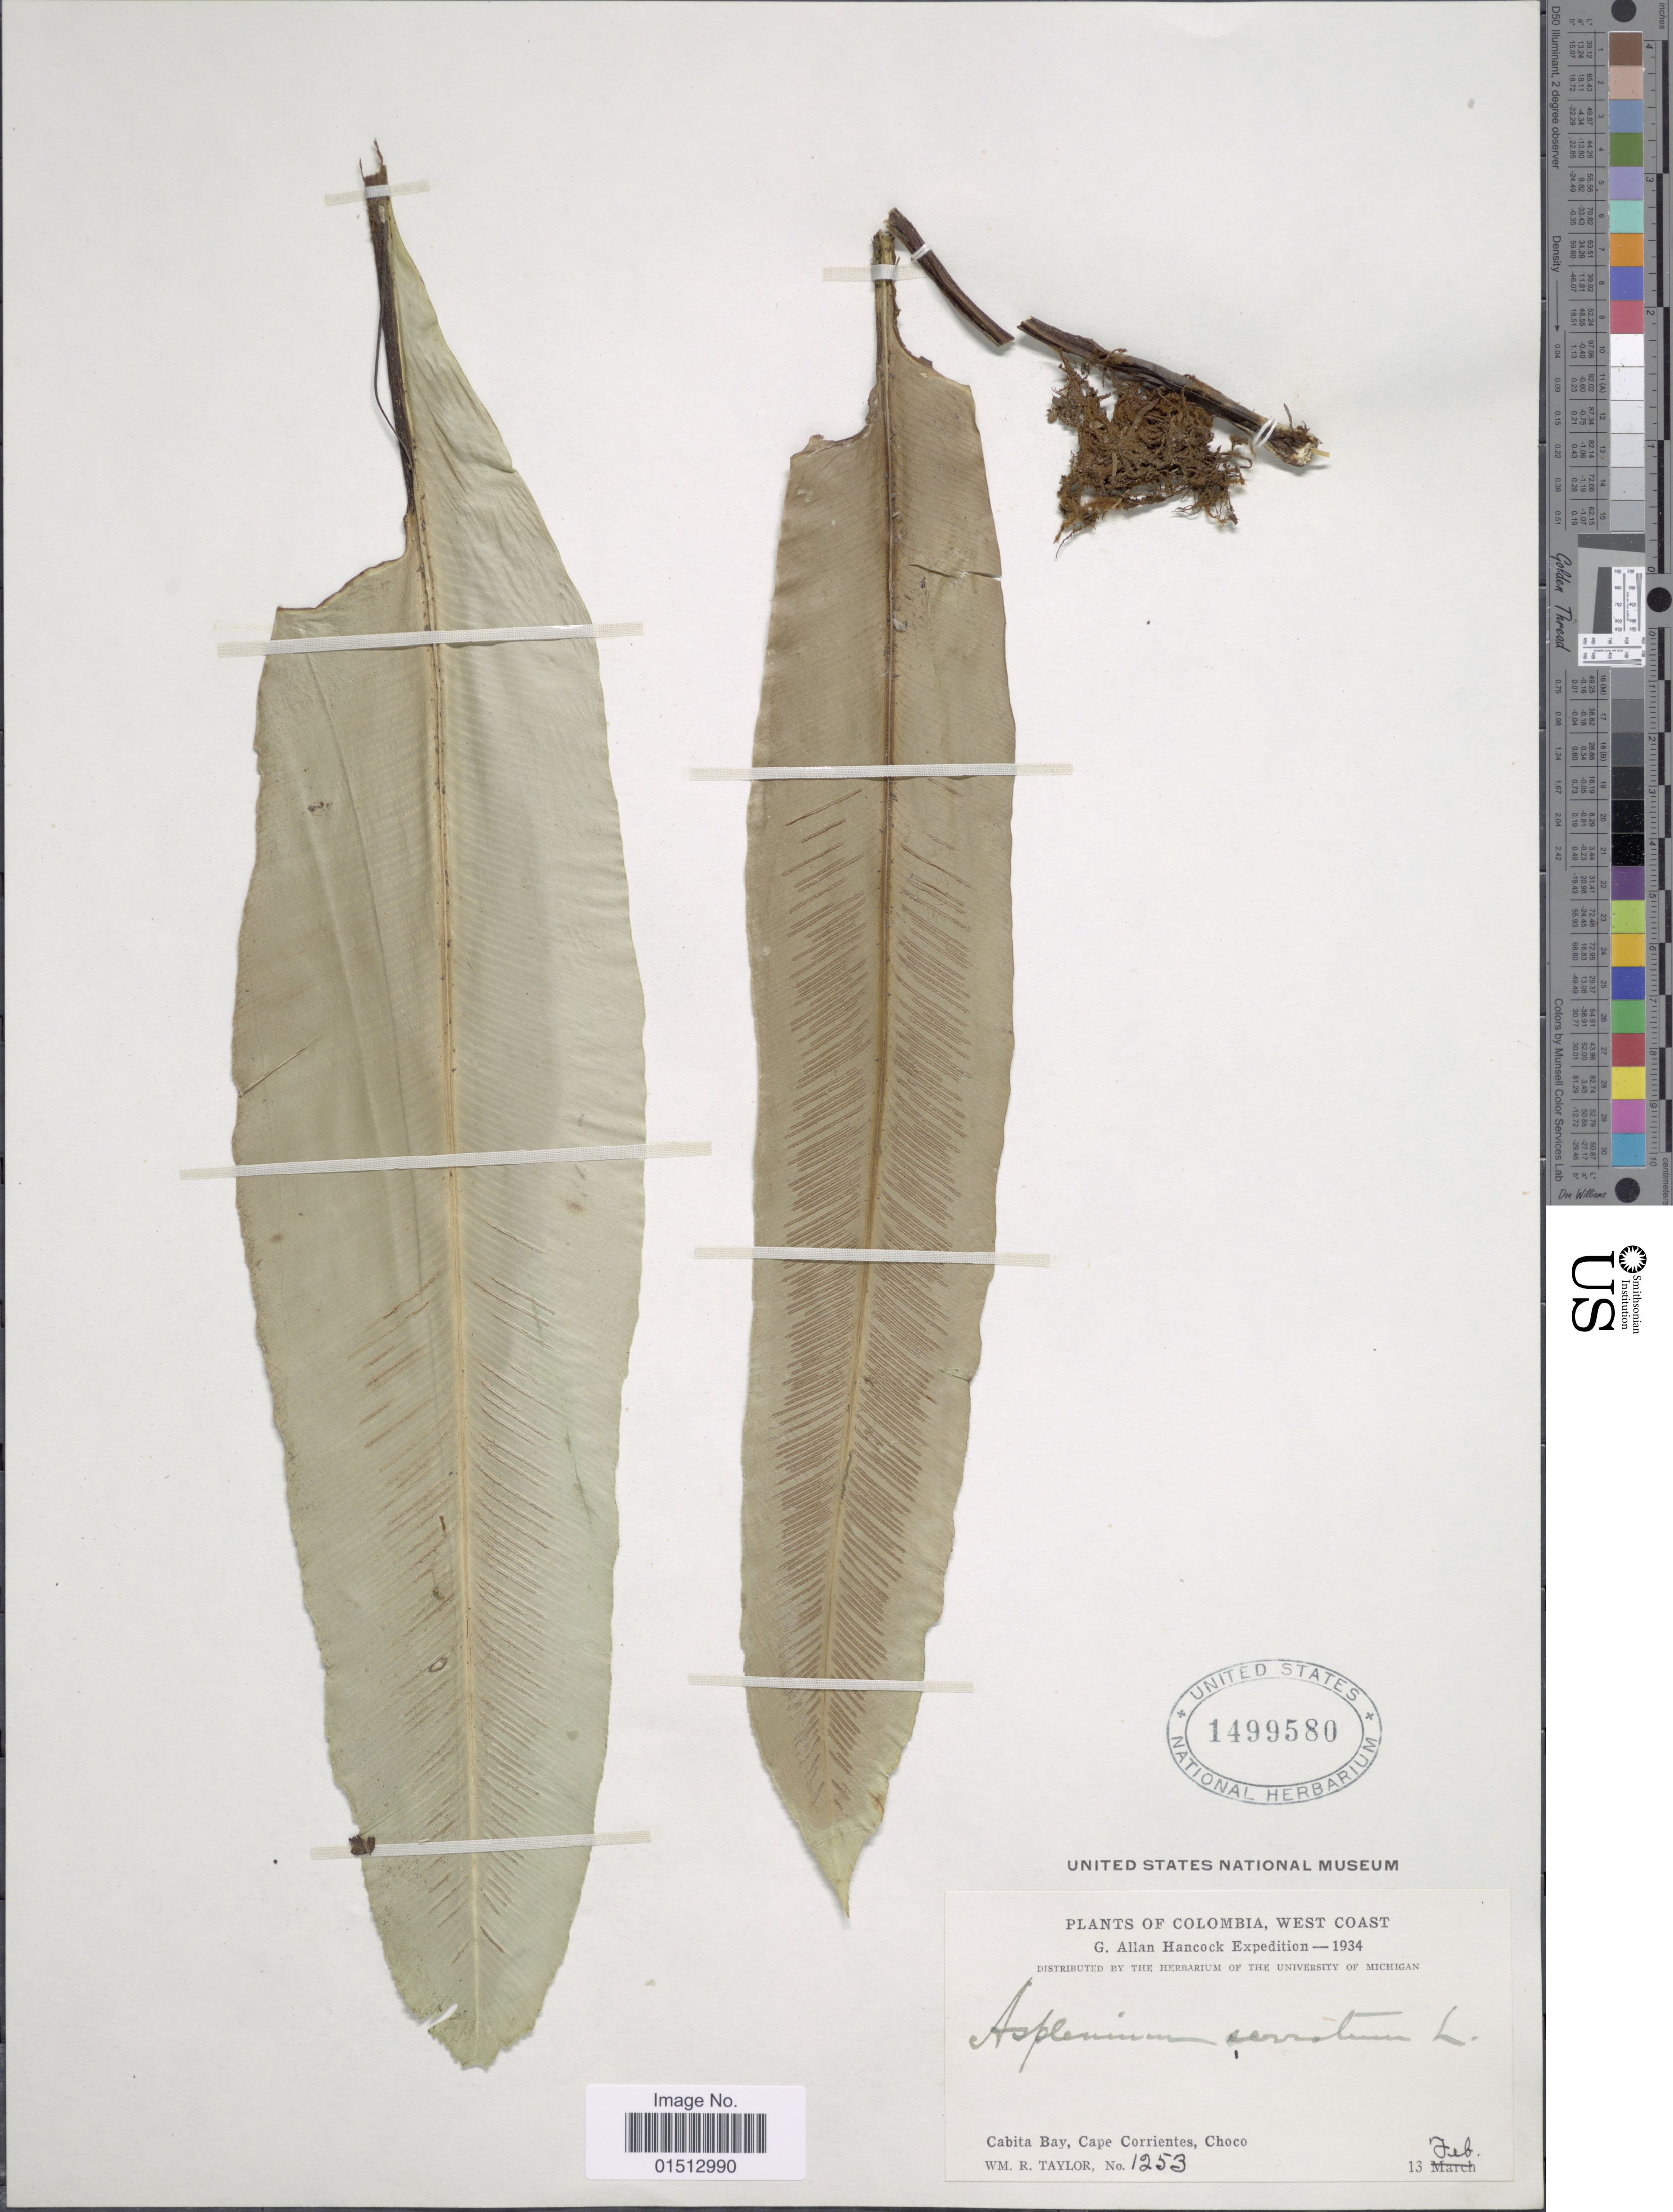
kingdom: Plantae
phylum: Tracheophyta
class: Polypodiopsida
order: Polypodiales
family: Aspleniaceae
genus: Asplenium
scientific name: Asplenium serratum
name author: L.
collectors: W. R. Taylor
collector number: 1253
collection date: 1934-02-13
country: Colombia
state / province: Chocó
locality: Colombia, West Coast, Cabita Bay, Cape Corrientes, Choco.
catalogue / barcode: US 1499580